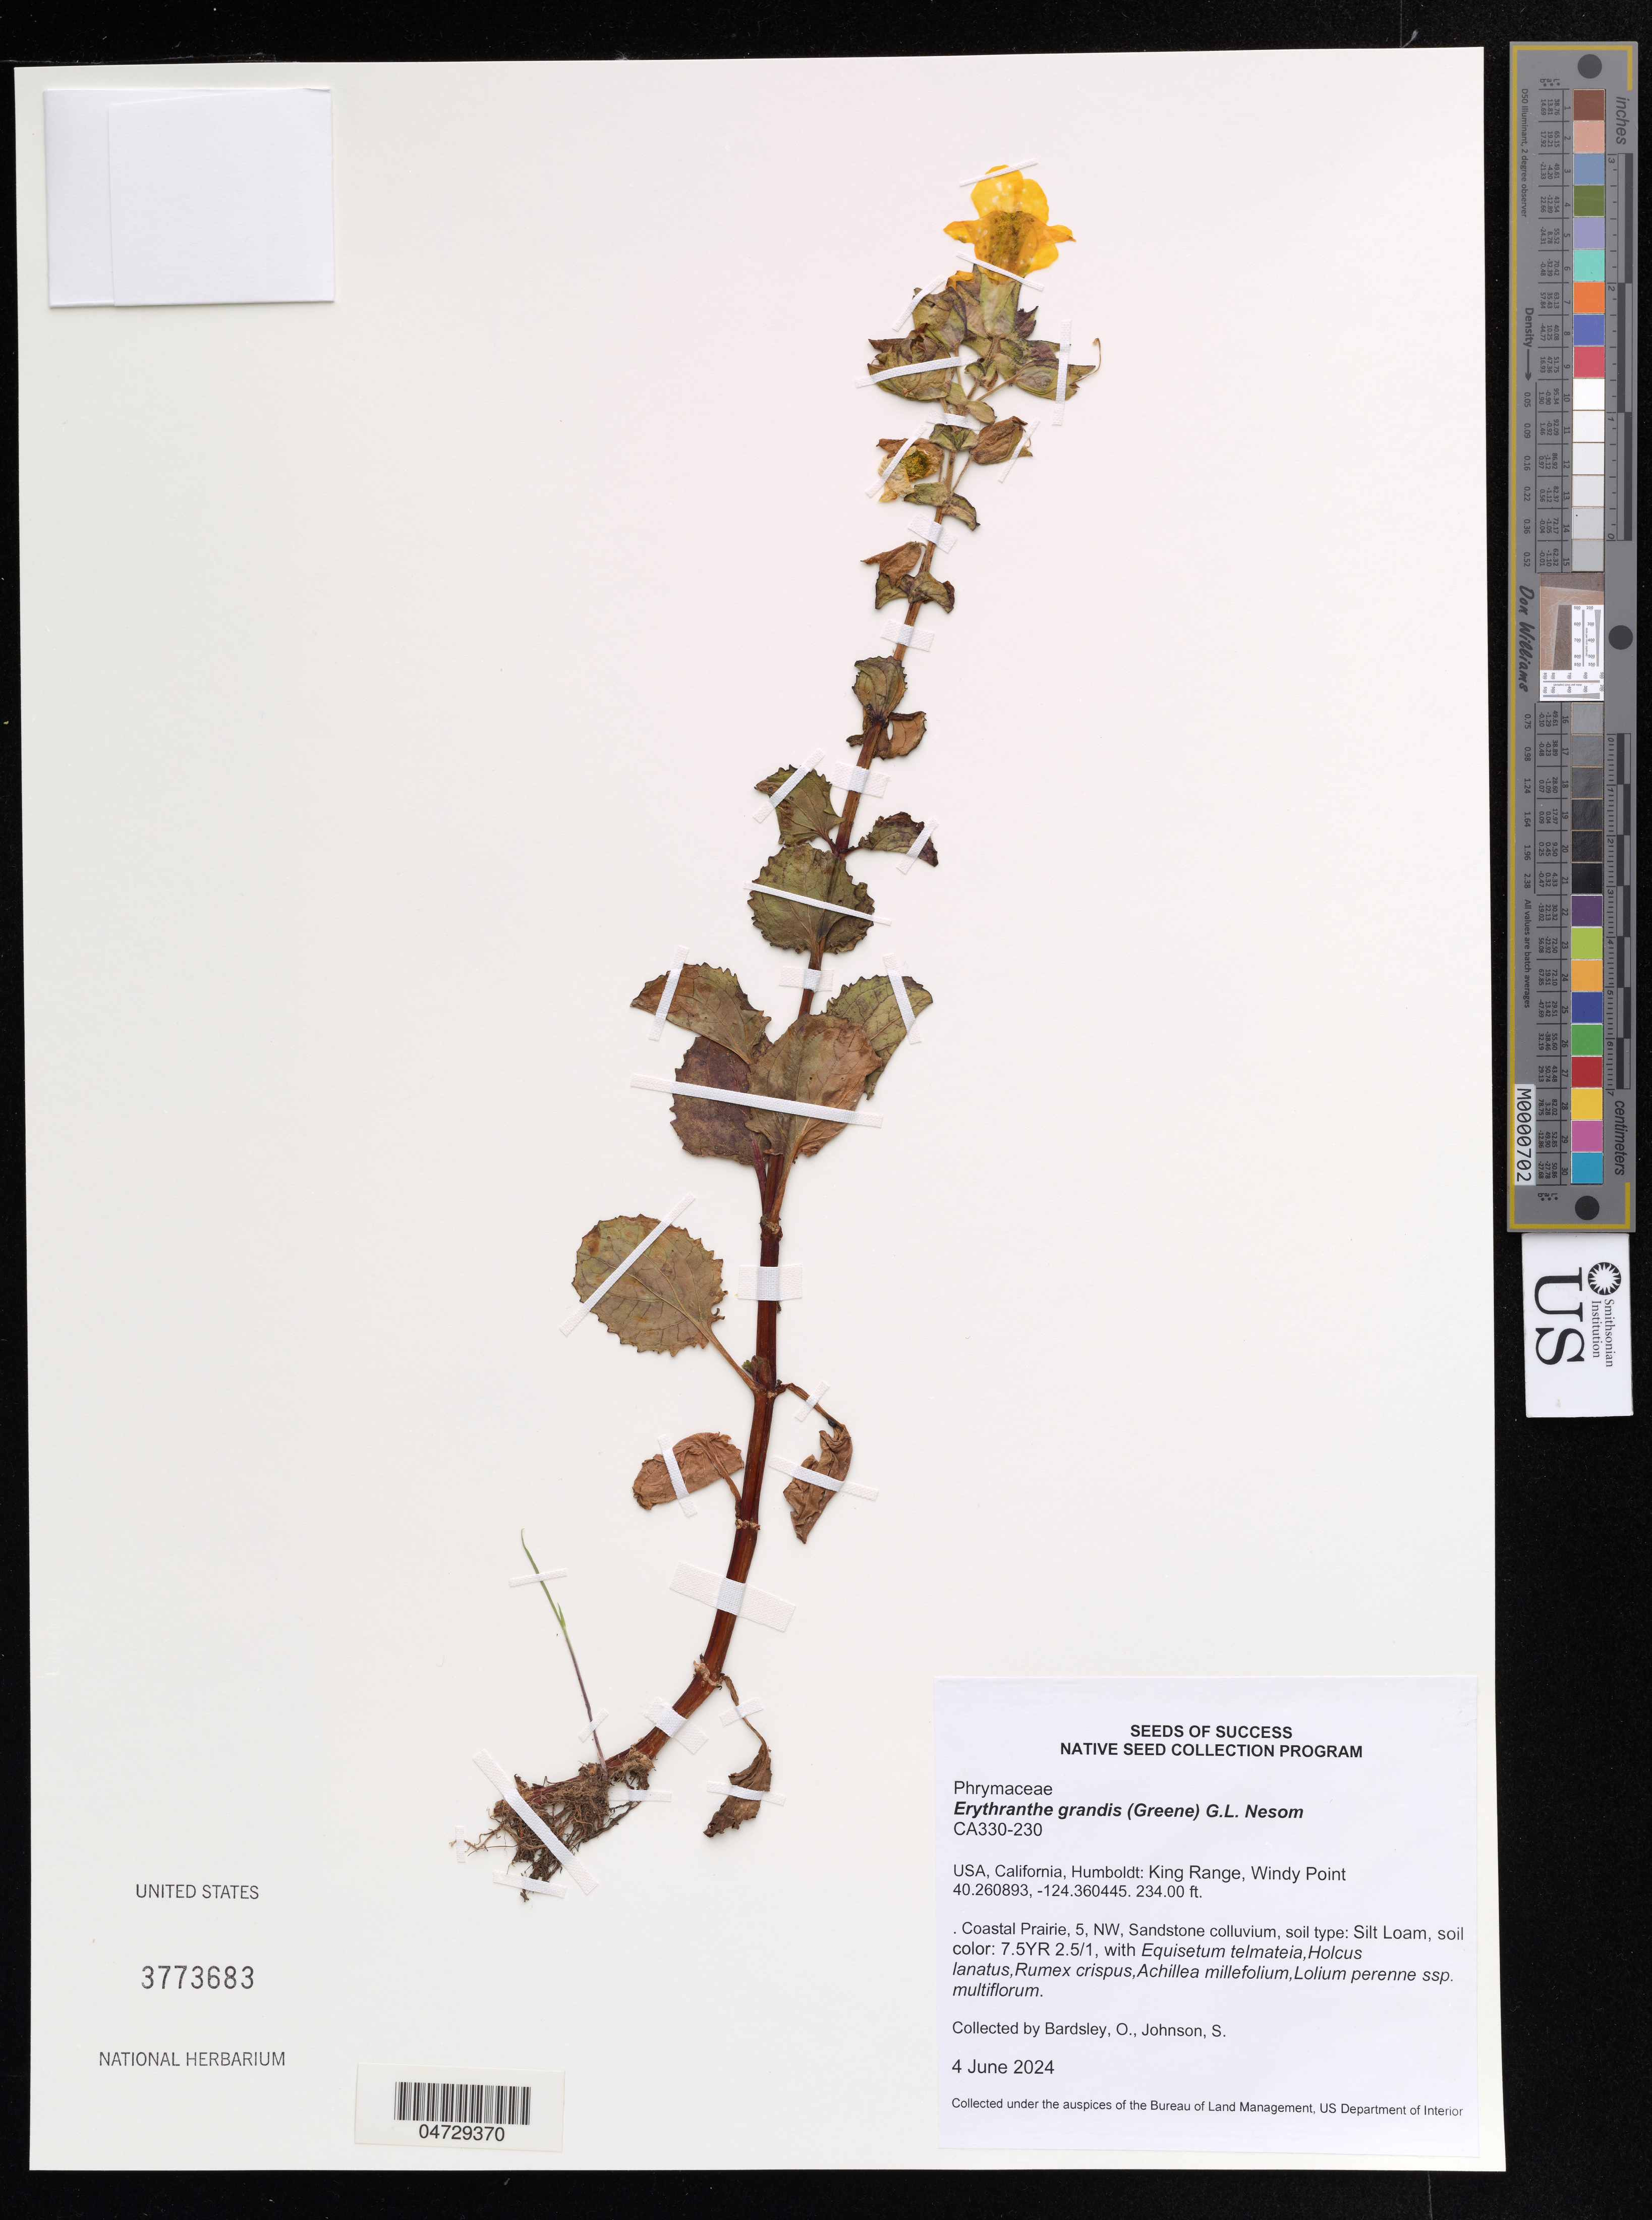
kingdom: Plantae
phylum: Tracheophyta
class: Magnoliopsida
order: Lamiales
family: Phrymaceae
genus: Erythranthe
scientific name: Erythranthe grandis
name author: (Greene) G.L. Nesom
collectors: O. Bardsley & S. Johnson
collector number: CA330-230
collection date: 2024-06-04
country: United States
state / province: California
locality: Humboldt: King Range, Windy Point.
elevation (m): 71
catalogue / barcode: US 3773683